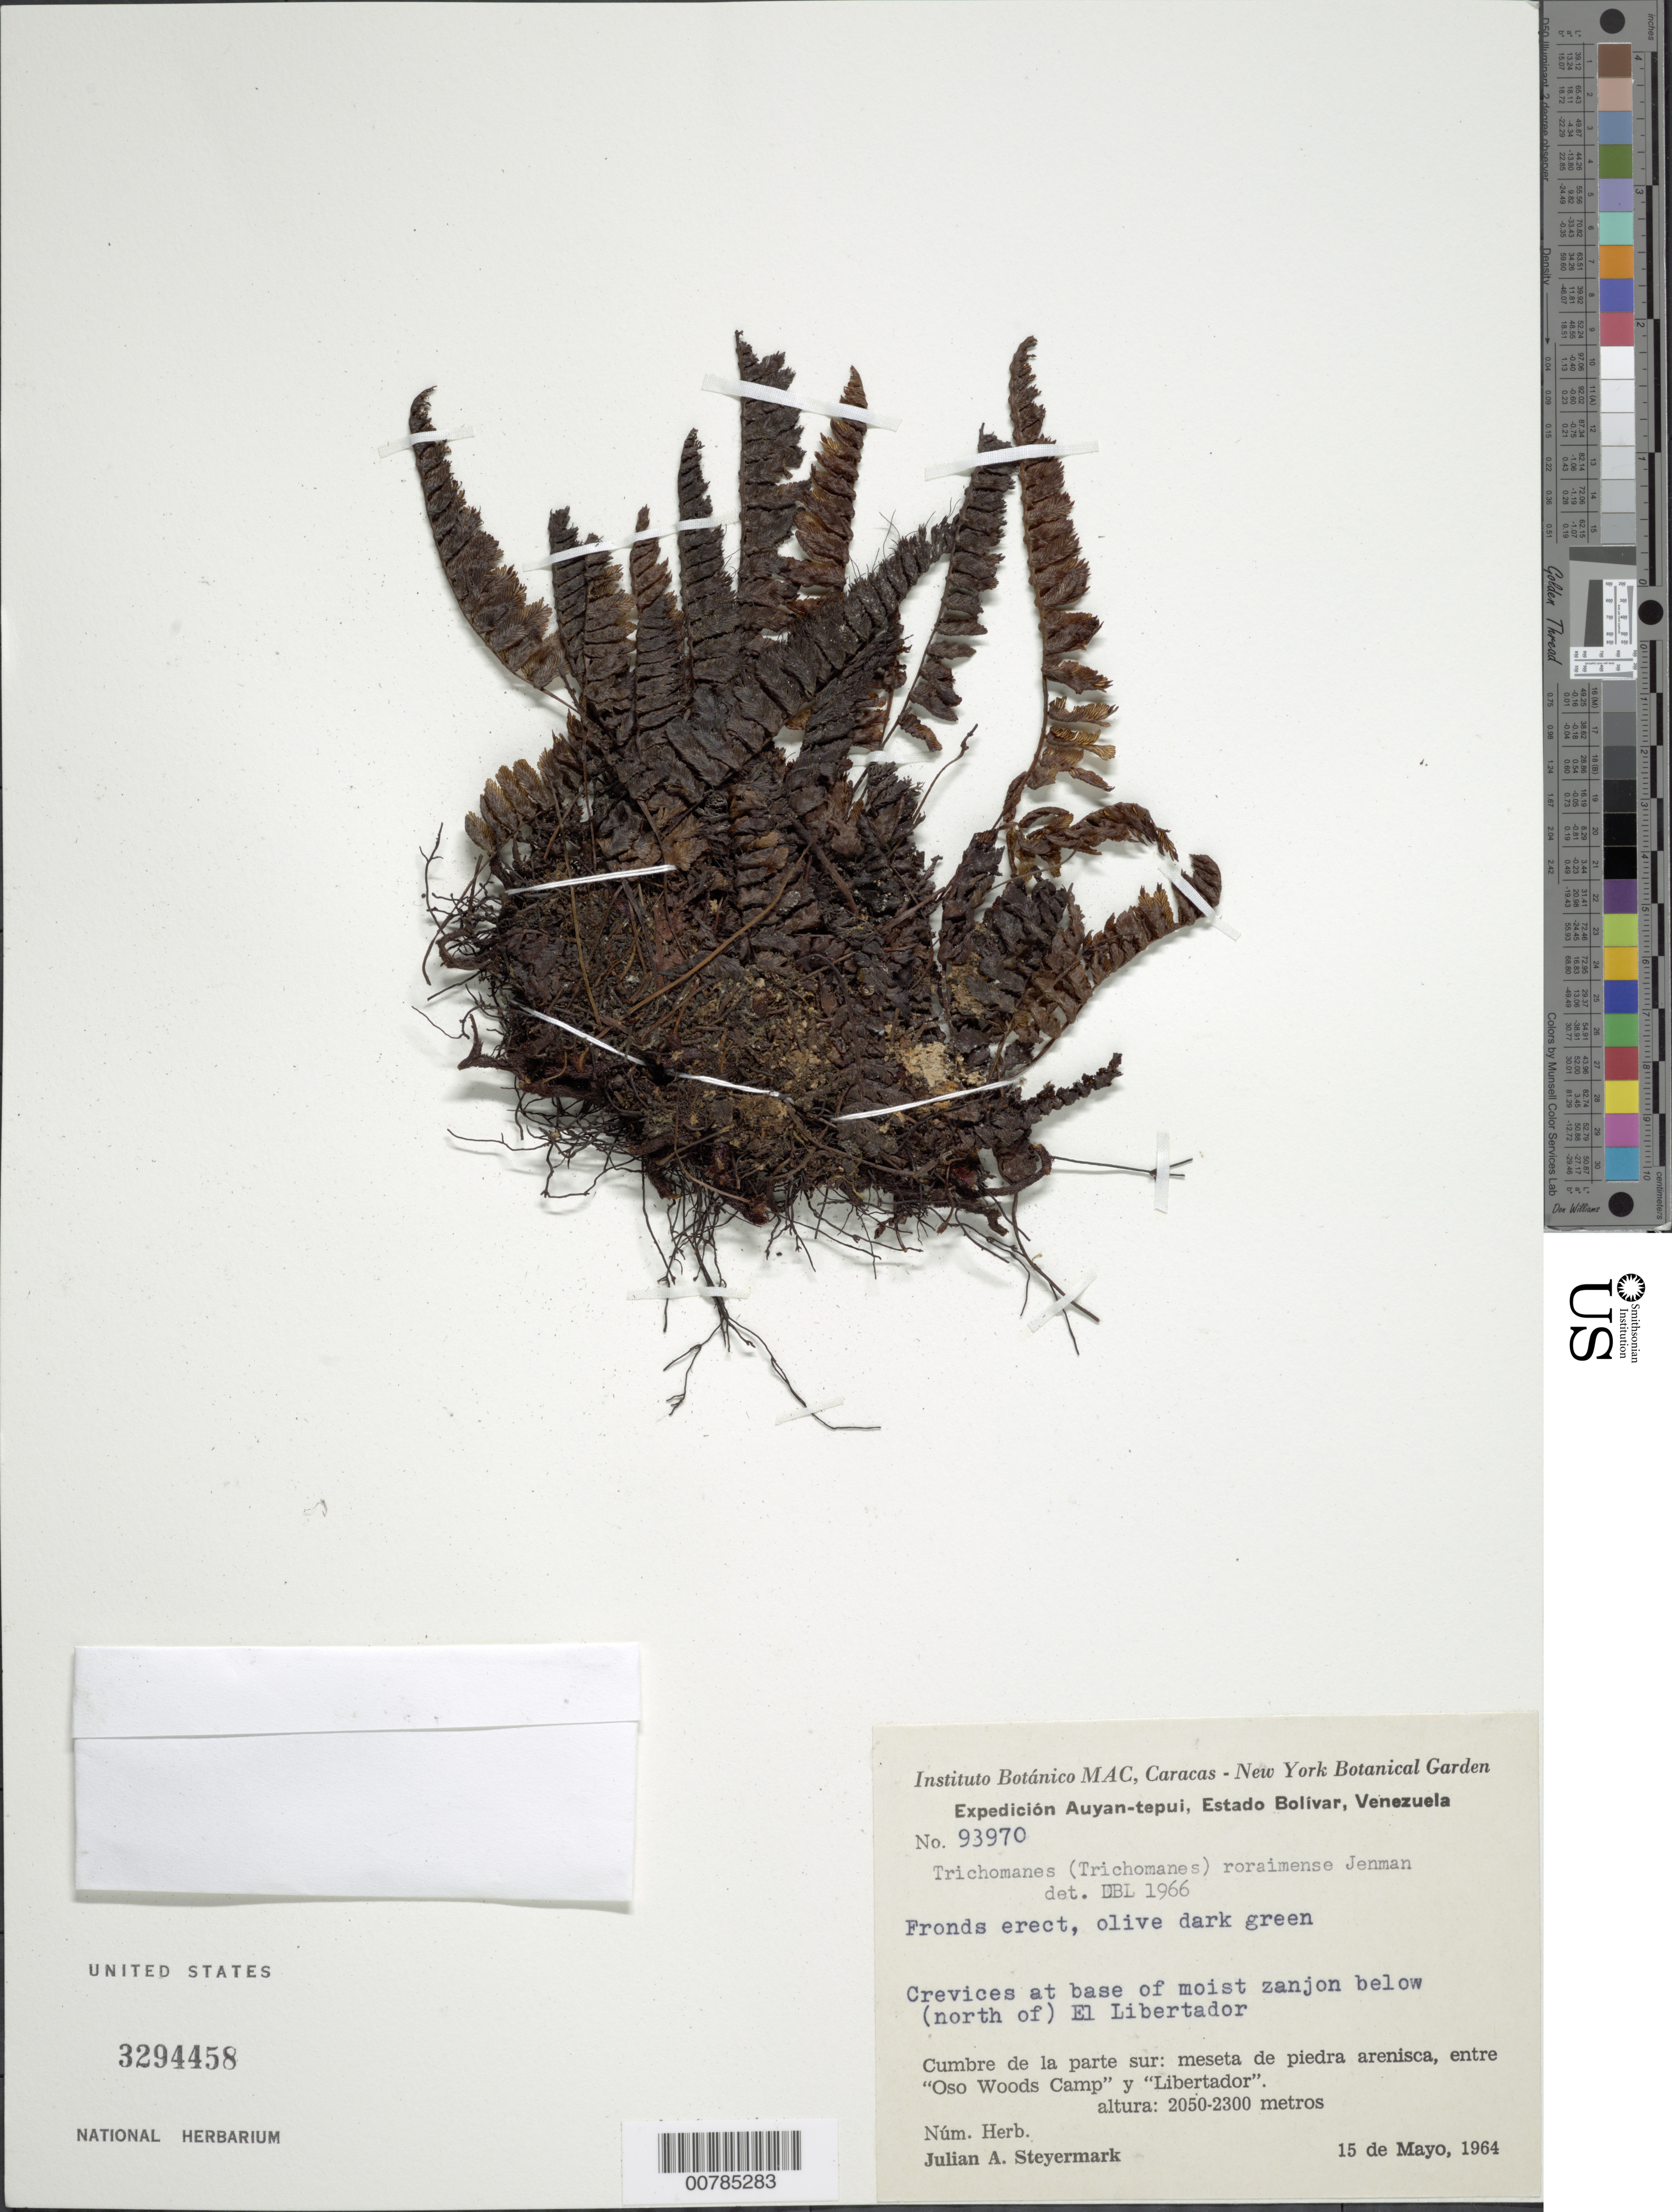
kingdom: Plantae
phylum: Tracheophyta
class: Polypodiopsida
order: Hymenophyllales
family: Hymenophyllaceae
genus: Trichomanes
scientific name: Trichomanes roraimense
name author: Jenman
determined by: Lellinger, David B., (BOT), Smithsonian Institution - National Museum of Natural History (UNITED STATES)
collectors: J. Steyermark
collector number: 93970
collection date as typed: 15-May-64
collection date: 1964-05-15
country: Venezuela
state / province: Bolívar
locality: Auyan-tepuí, below El Liberatador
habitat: Crevices at base of moist zanjon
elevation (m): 2050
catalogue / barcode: US 3294458